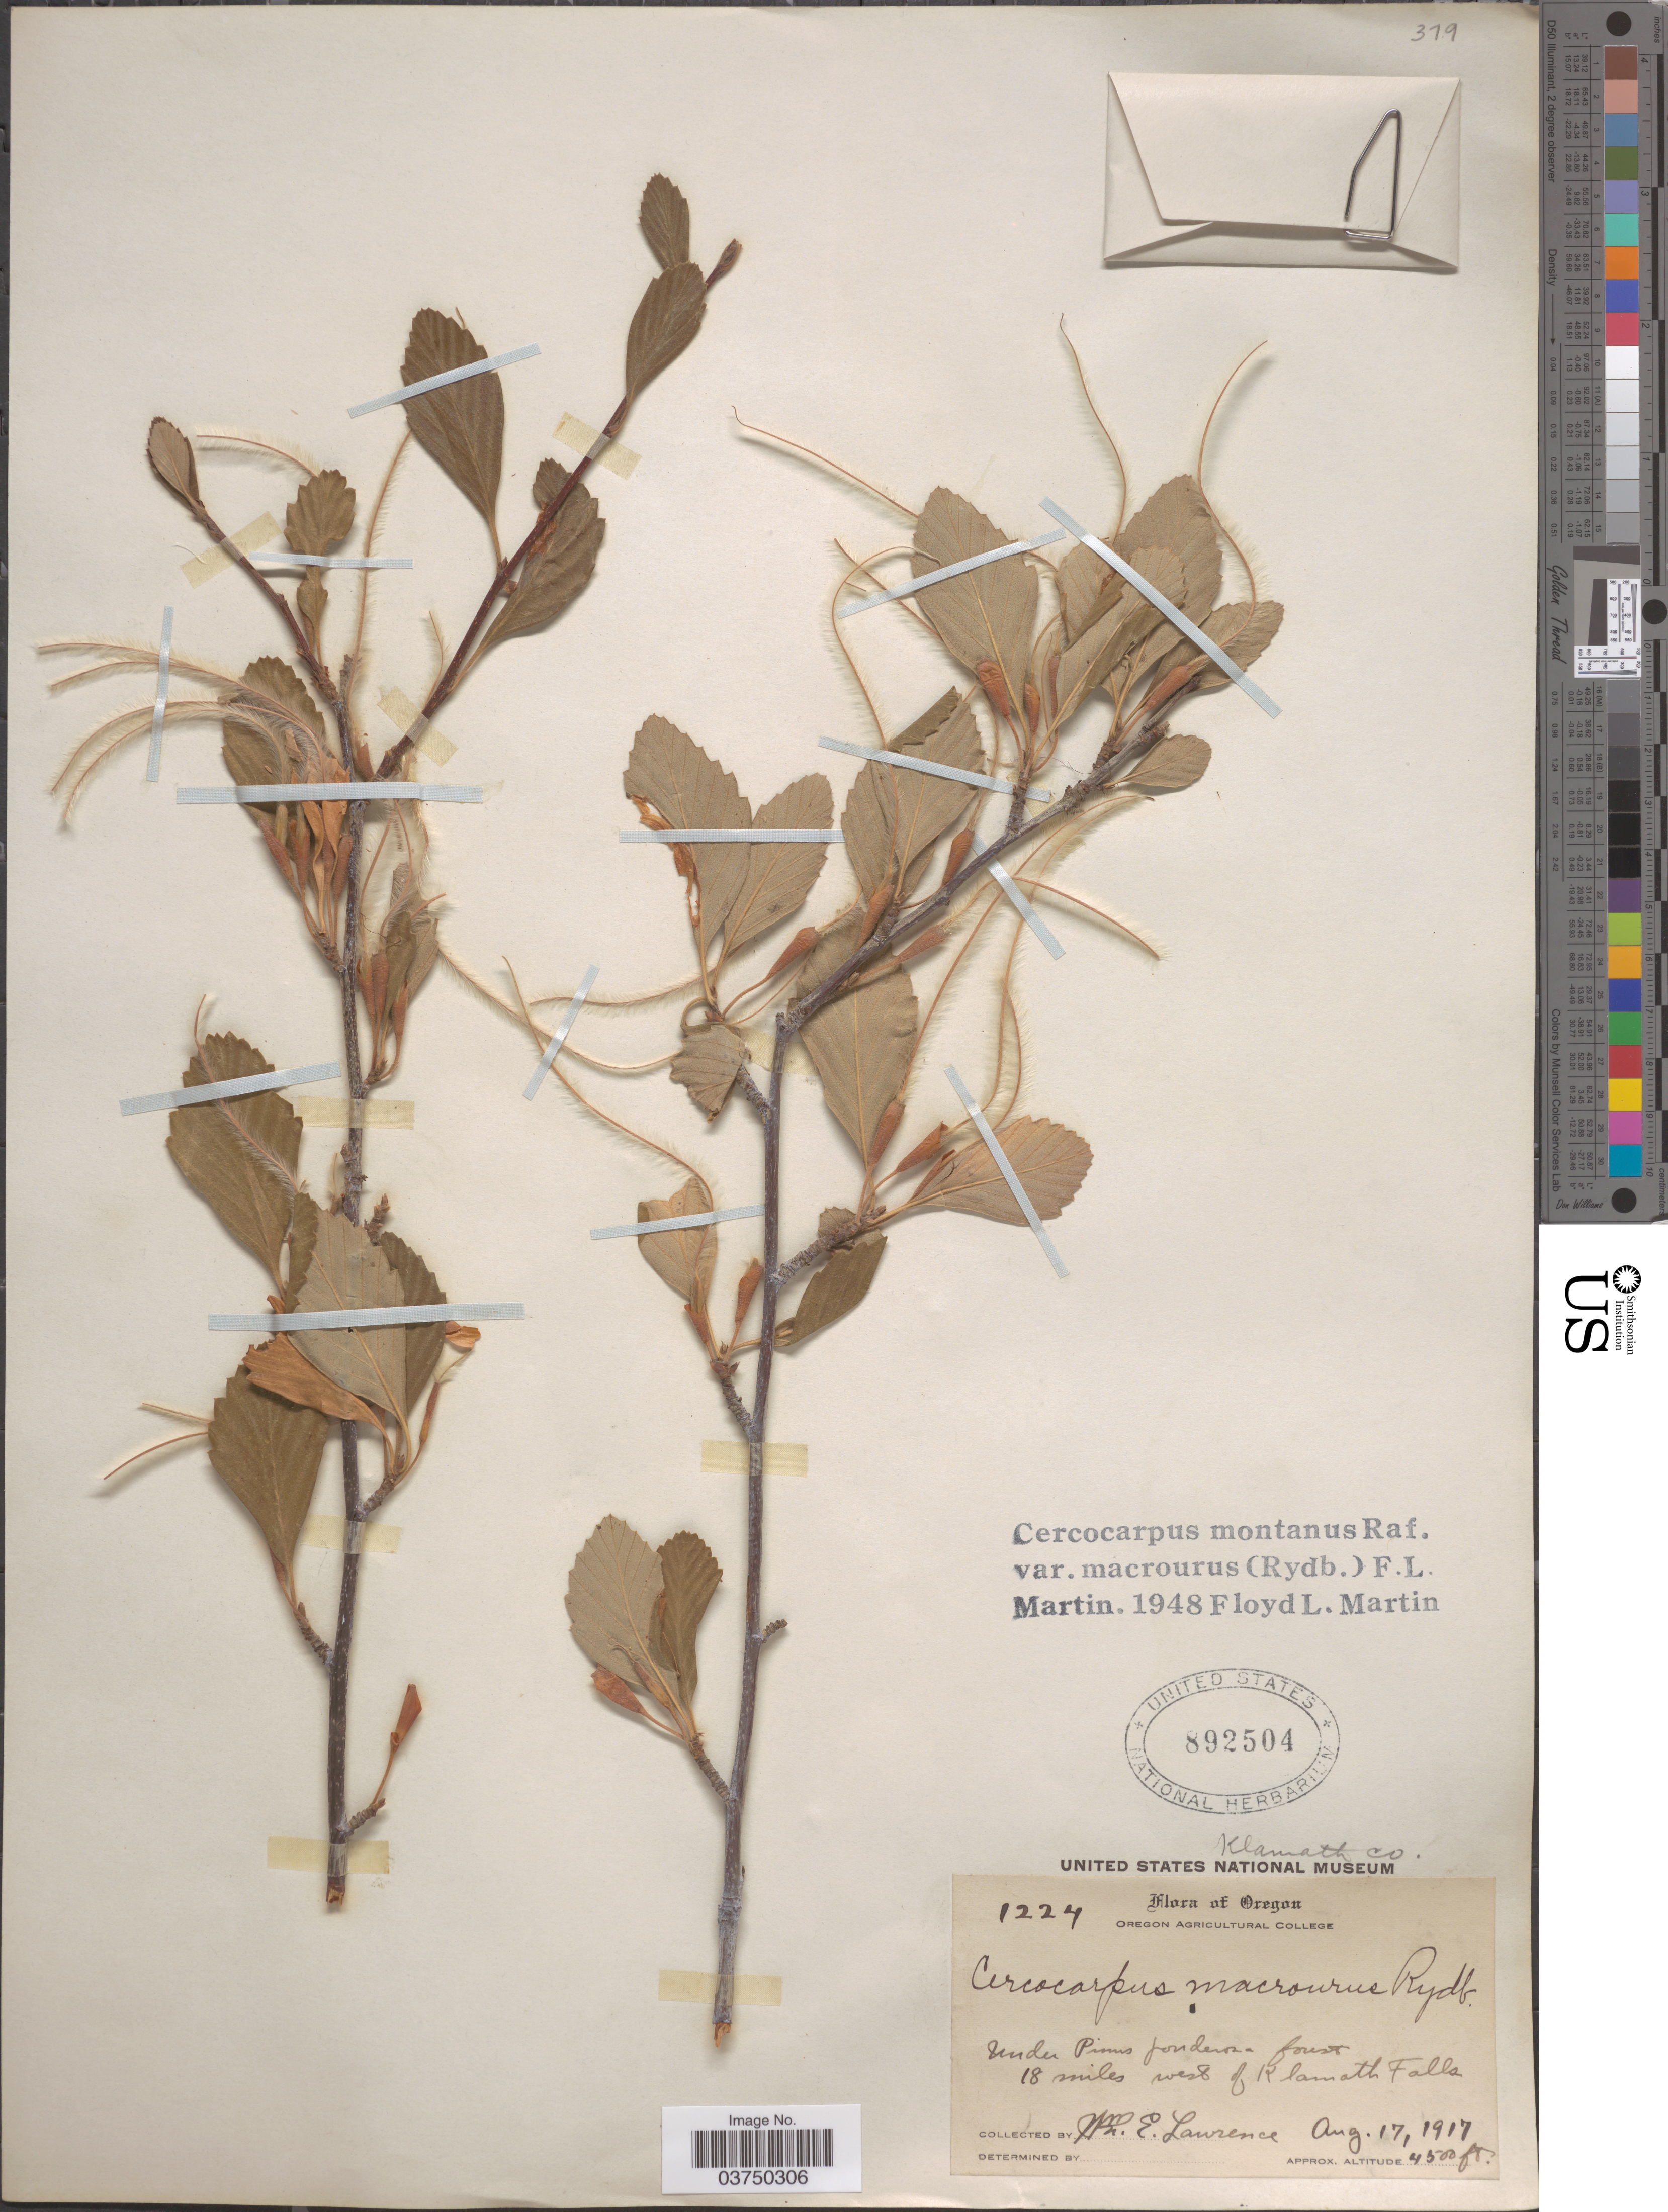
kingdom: Plantae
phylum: Tracheophyta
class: Magnoliopsida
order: Rosales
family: Rosaceae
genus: Cercocarpus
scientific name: Cercocarpus montanus var. macrourus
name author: (Rydb.) F.L. Martin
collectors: W. Lawrence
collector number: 1224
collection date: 1917-08-17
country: United States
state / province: Oregon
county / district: Klamath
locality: Under Pinus ponderosa - forest. 18 miles west of Klamath Falls. Klamath Co.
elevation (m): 1372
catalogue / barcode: US 892504